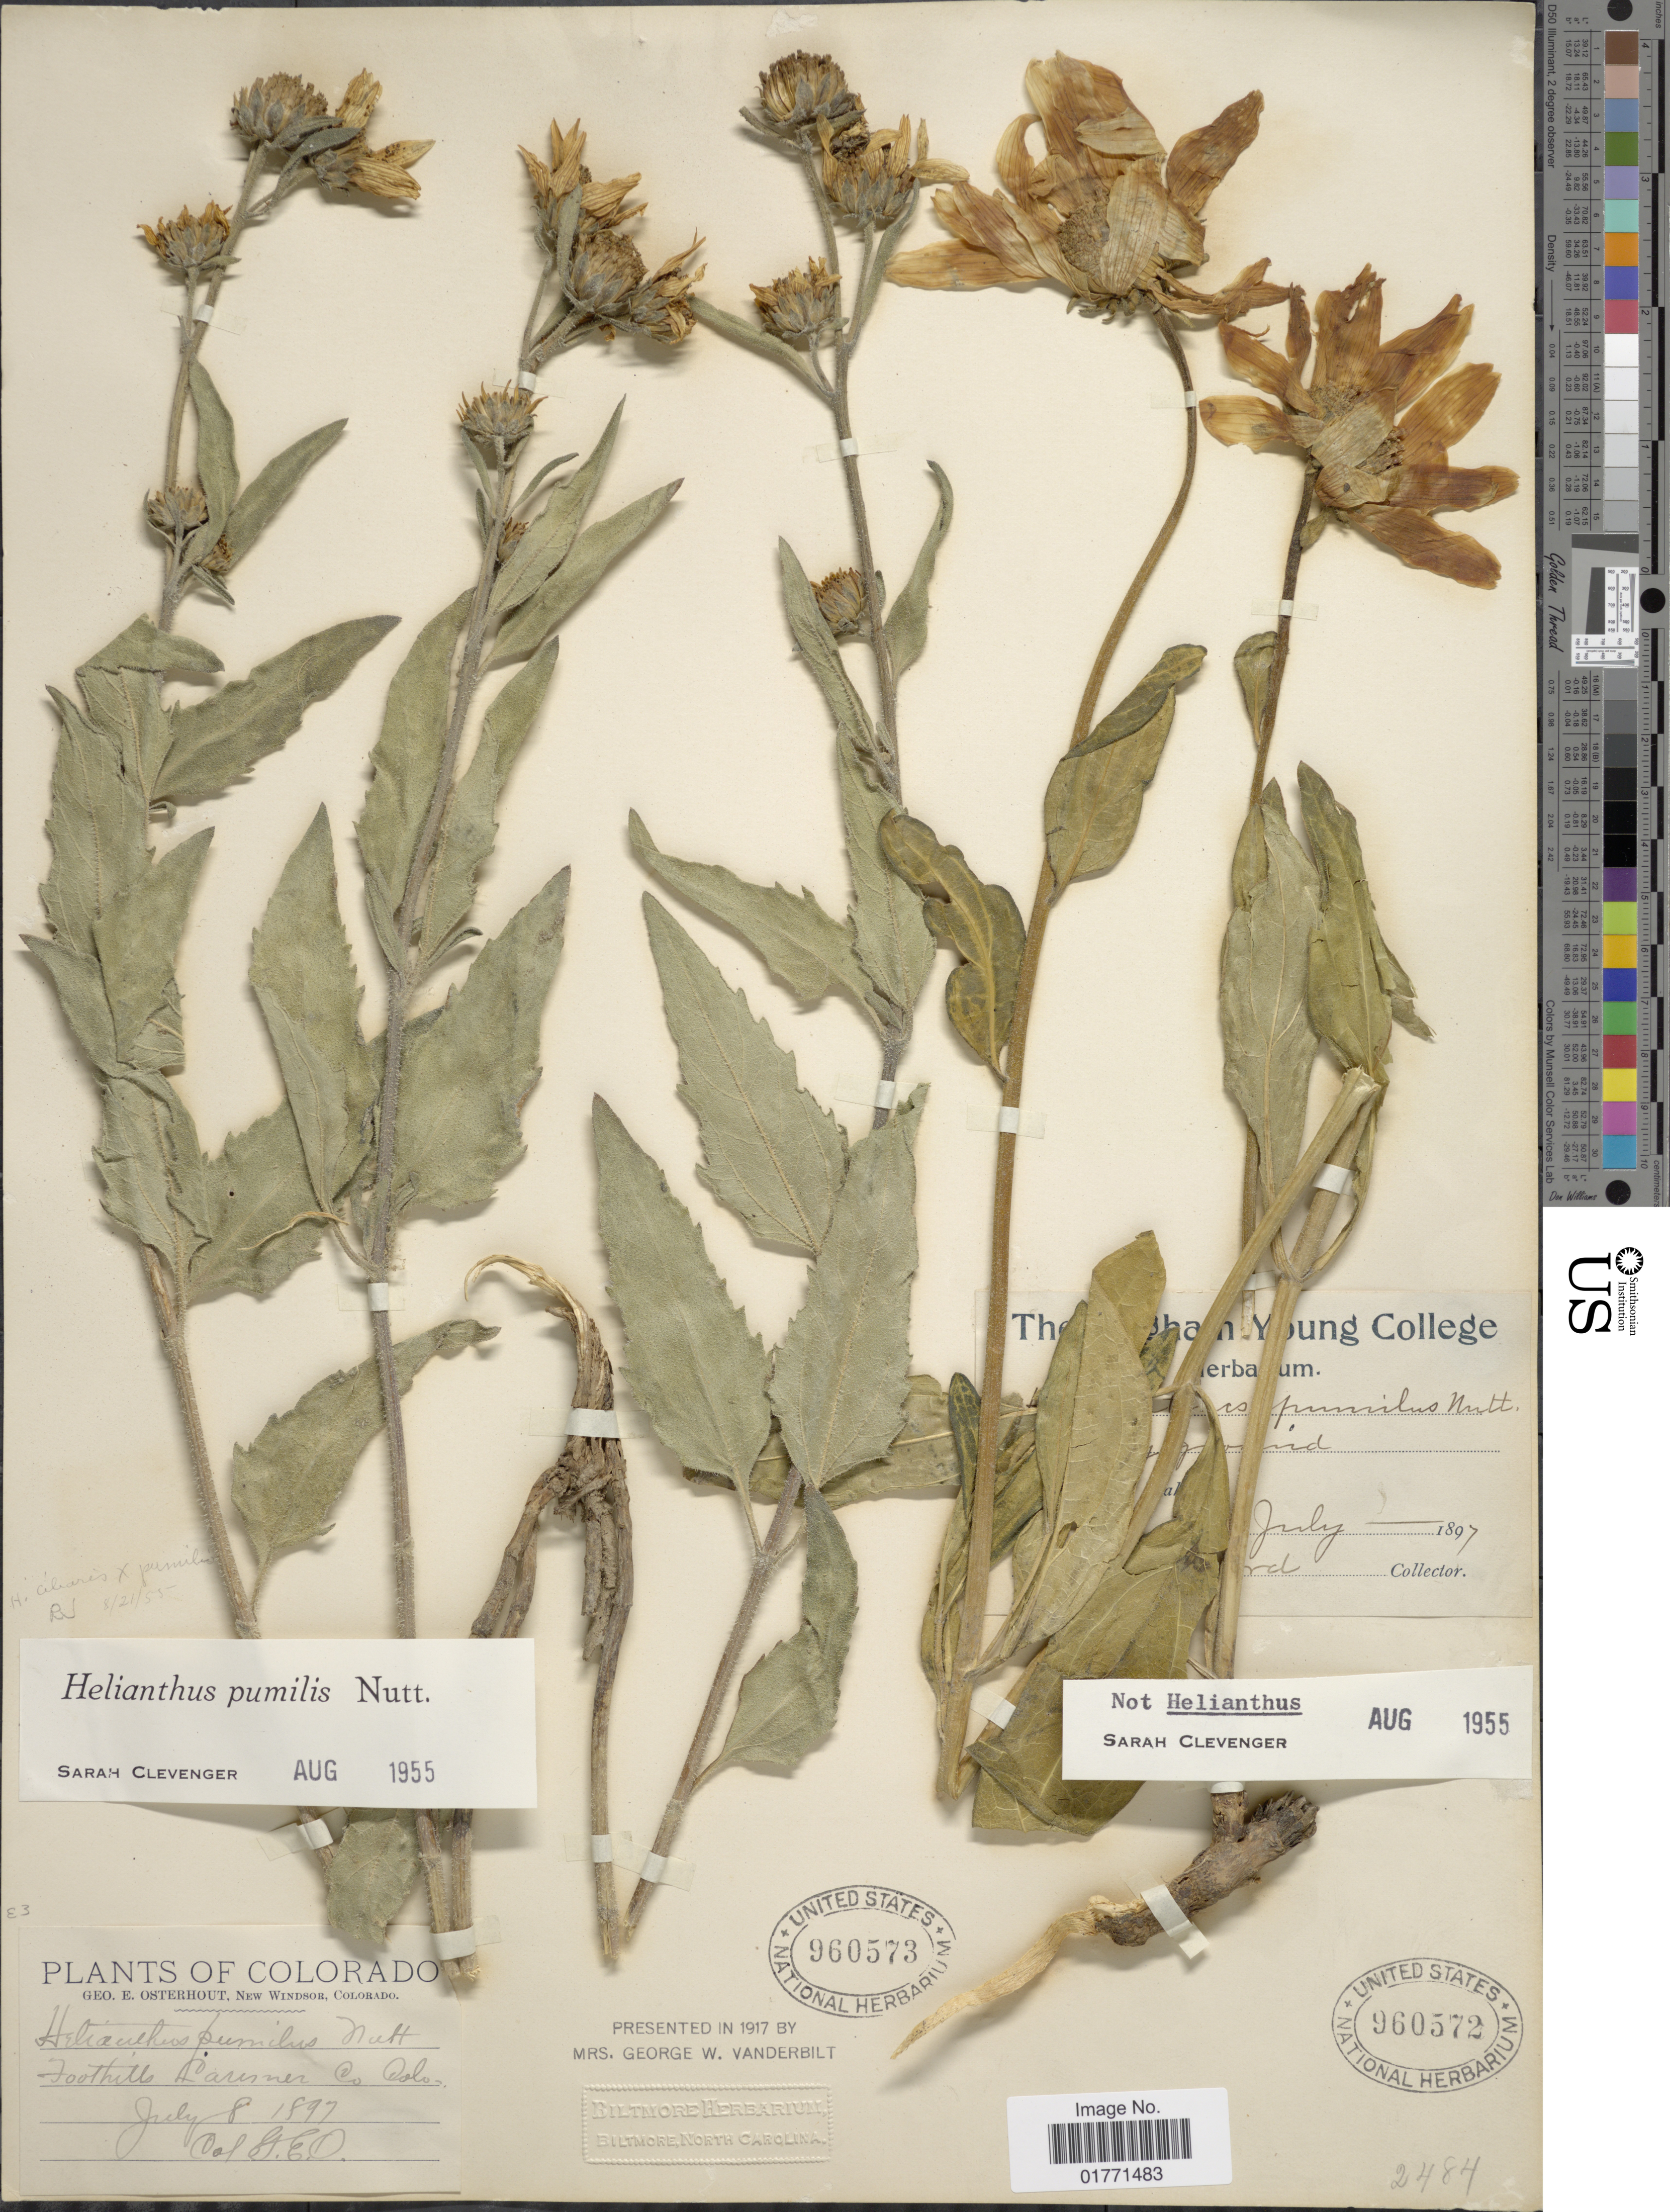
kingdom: Plantae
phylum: Tracheophyta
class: Magnoliopsida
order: Asterales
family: Asteraceae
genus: Helianthus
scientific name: Helianthus pumilis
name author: Nutt.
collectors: G. Osterhout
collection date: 1897-07-08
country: United States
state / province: Colorado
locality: Foothills Larimer Co Colo.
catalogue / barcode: US 960573